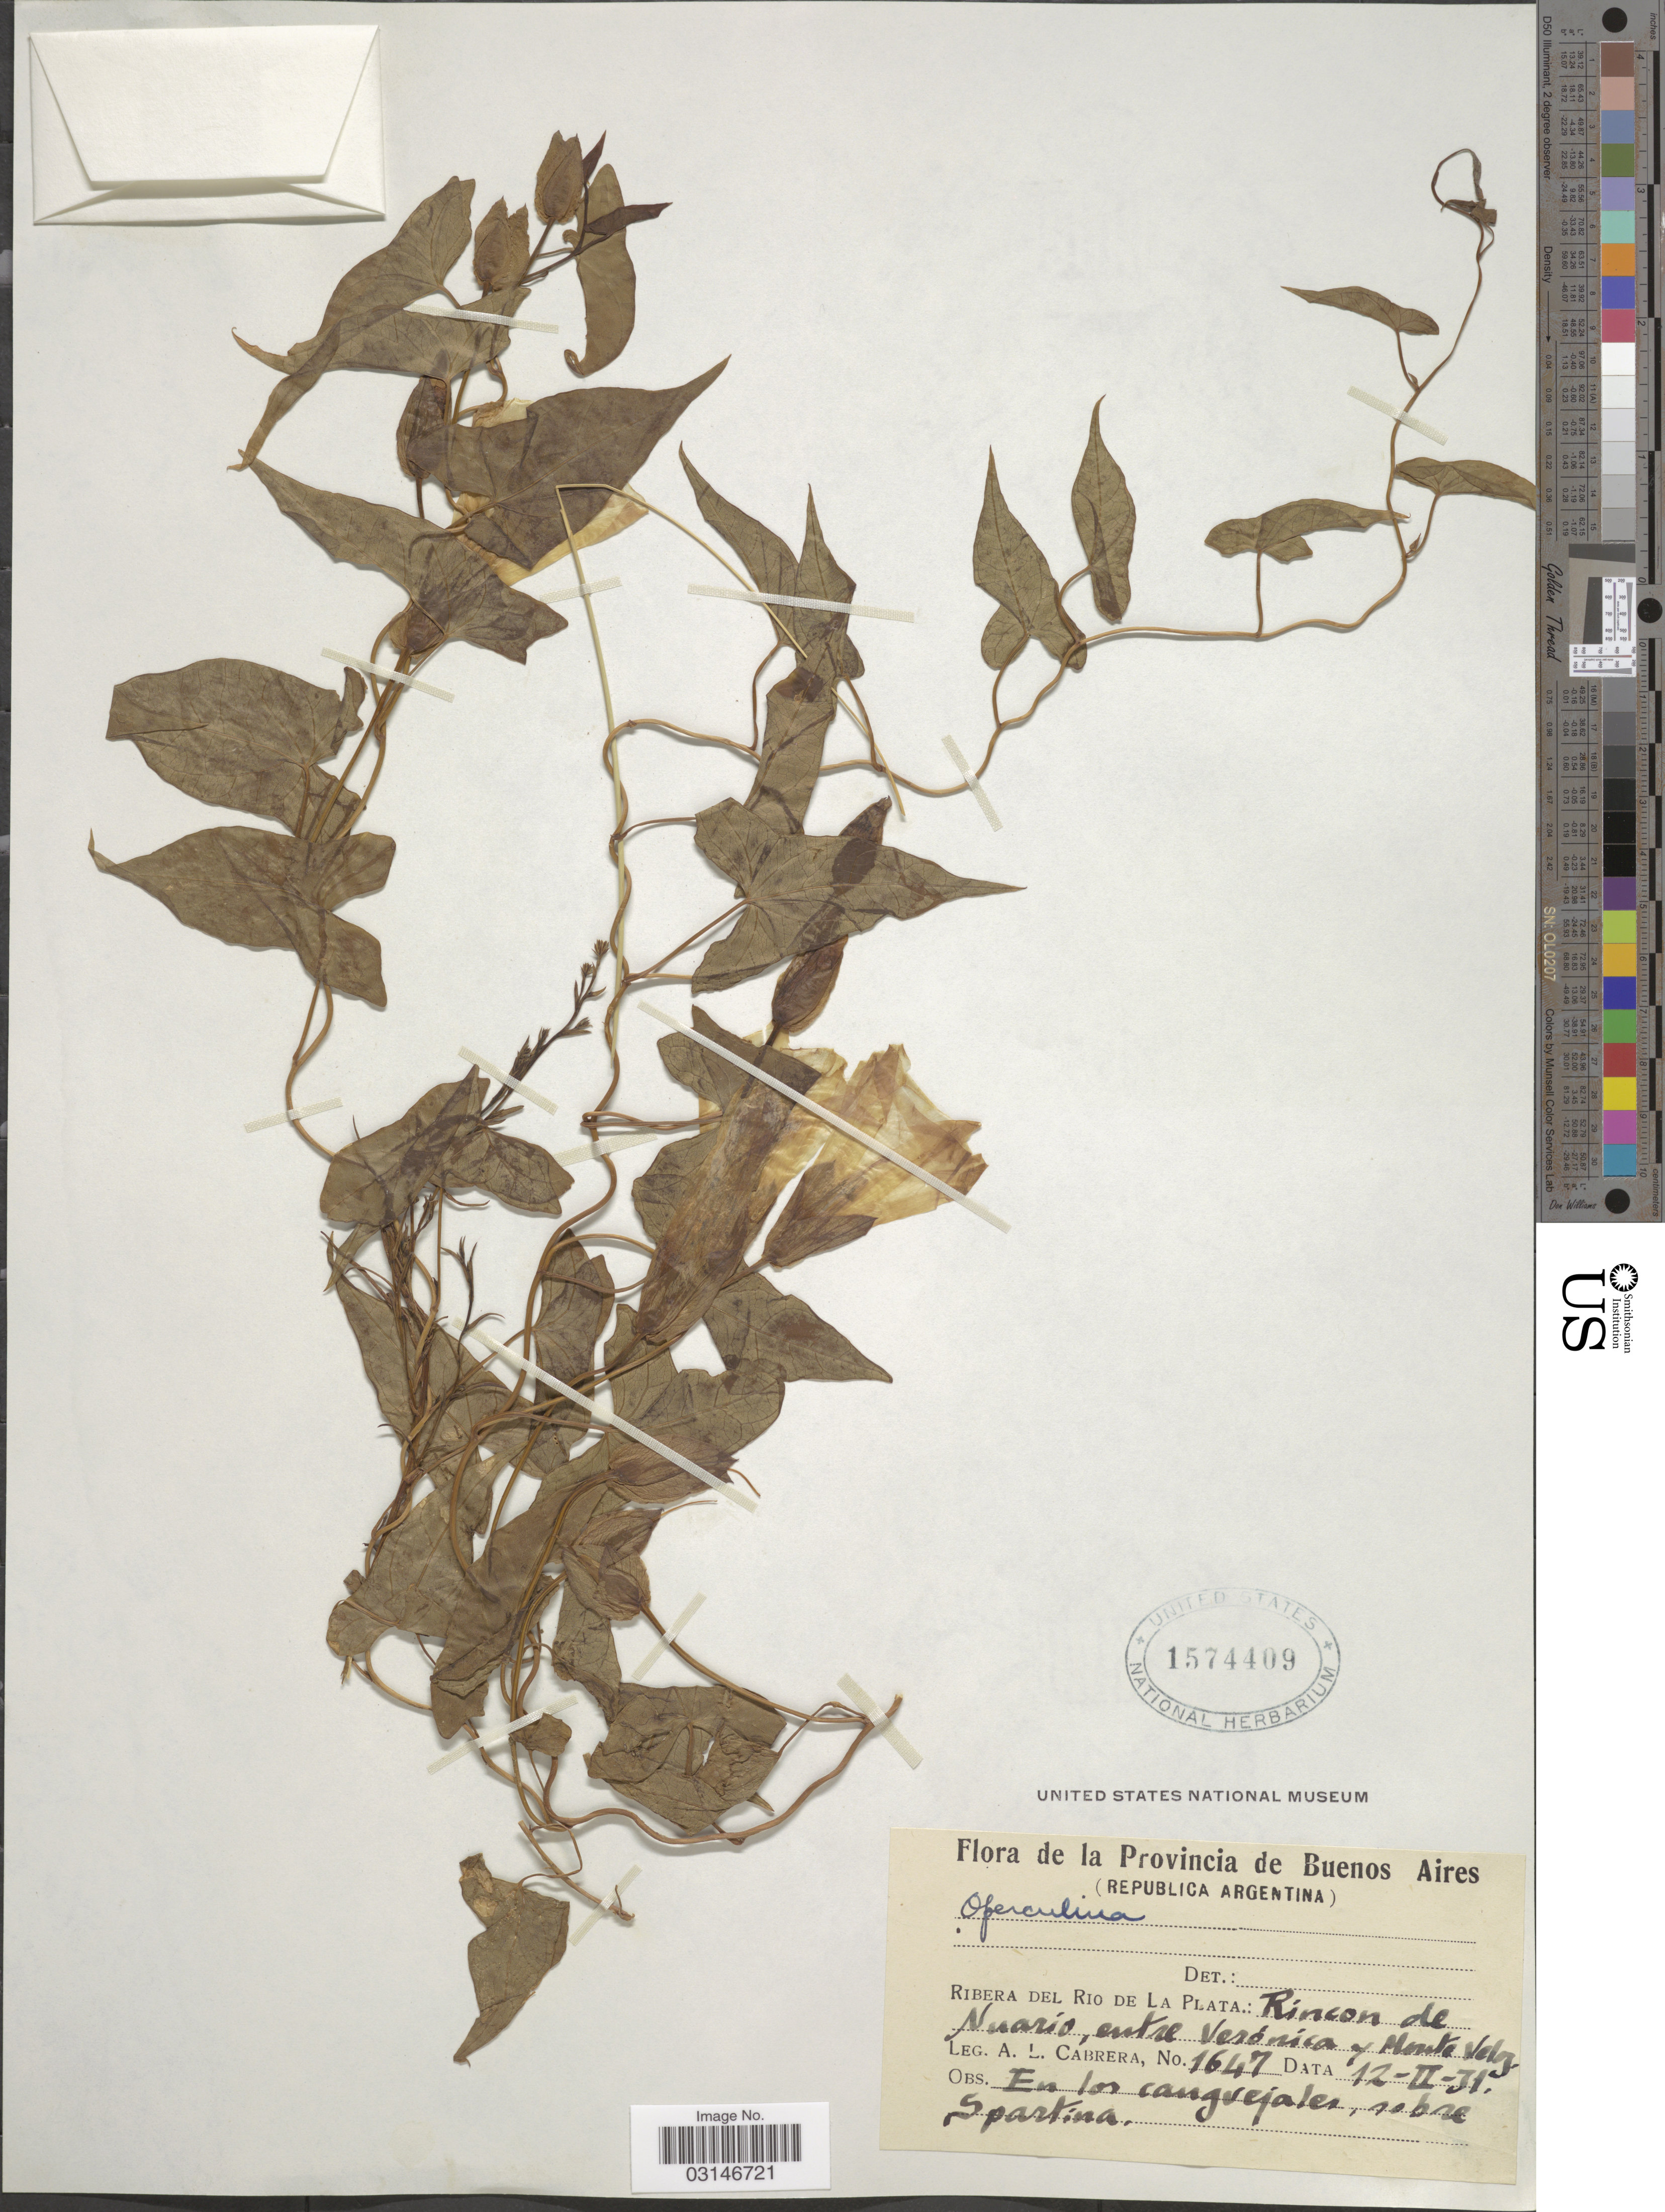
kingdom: Plantae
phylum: Tracheophyta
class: Magnoliopsida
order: Solanales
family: Convolvulaceae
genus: Calystegia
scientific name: Calystegia sepium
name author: (L.) R. Br.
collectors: A. L. Cabrera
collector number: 1647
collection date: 1931-02-12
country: Argentina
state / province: Buenos Aires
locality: (Republica Argentina). Ribera del Rio de La Plata: Rincon de Nuario, entre Verónica y Monte Veloz.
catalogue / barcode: US 1574409